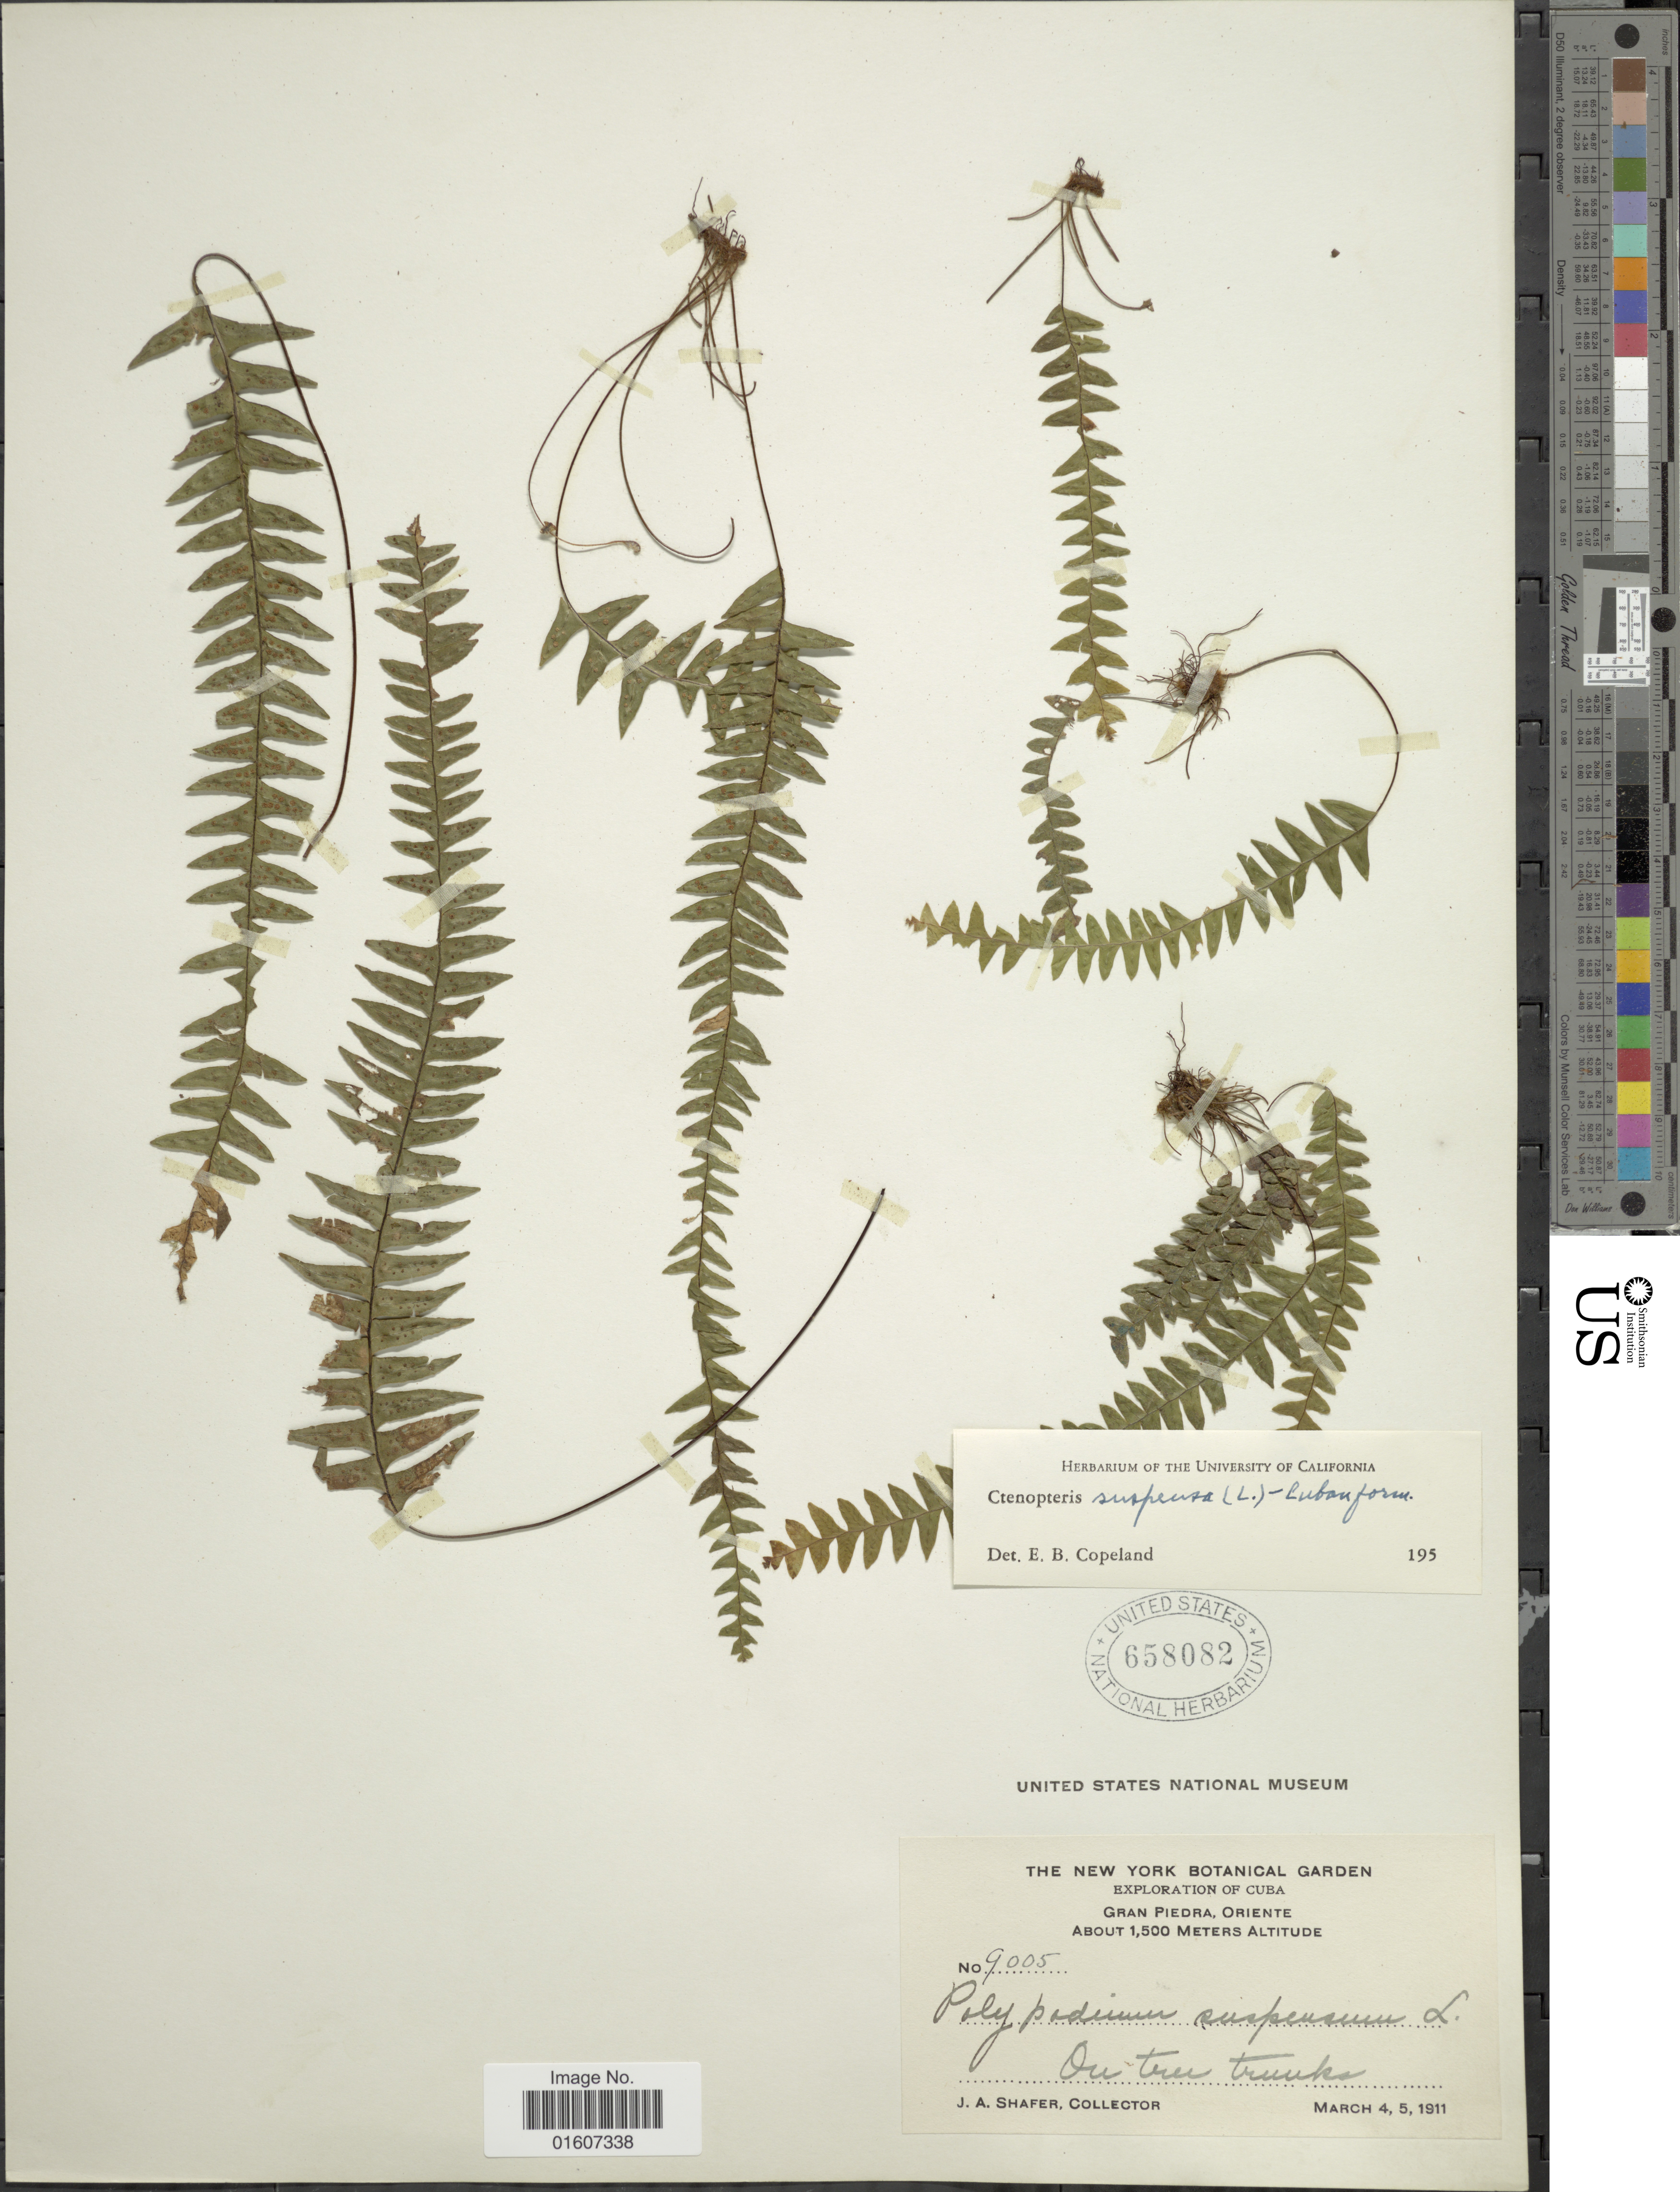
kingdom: Plantae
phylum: Tracheophyta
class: Polypodiopsida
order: Polypodiales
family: Polypodiaceae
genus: Terpsichore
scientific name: Terpsichore asplenifolia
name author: (L.) A.R. Sm.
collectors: J. A. Shafer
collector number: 9005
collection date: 1911-03-04/1911-03-05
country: Cuba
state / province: Oriente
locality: Gran Piedra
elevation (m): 1500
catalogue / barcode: US 658082